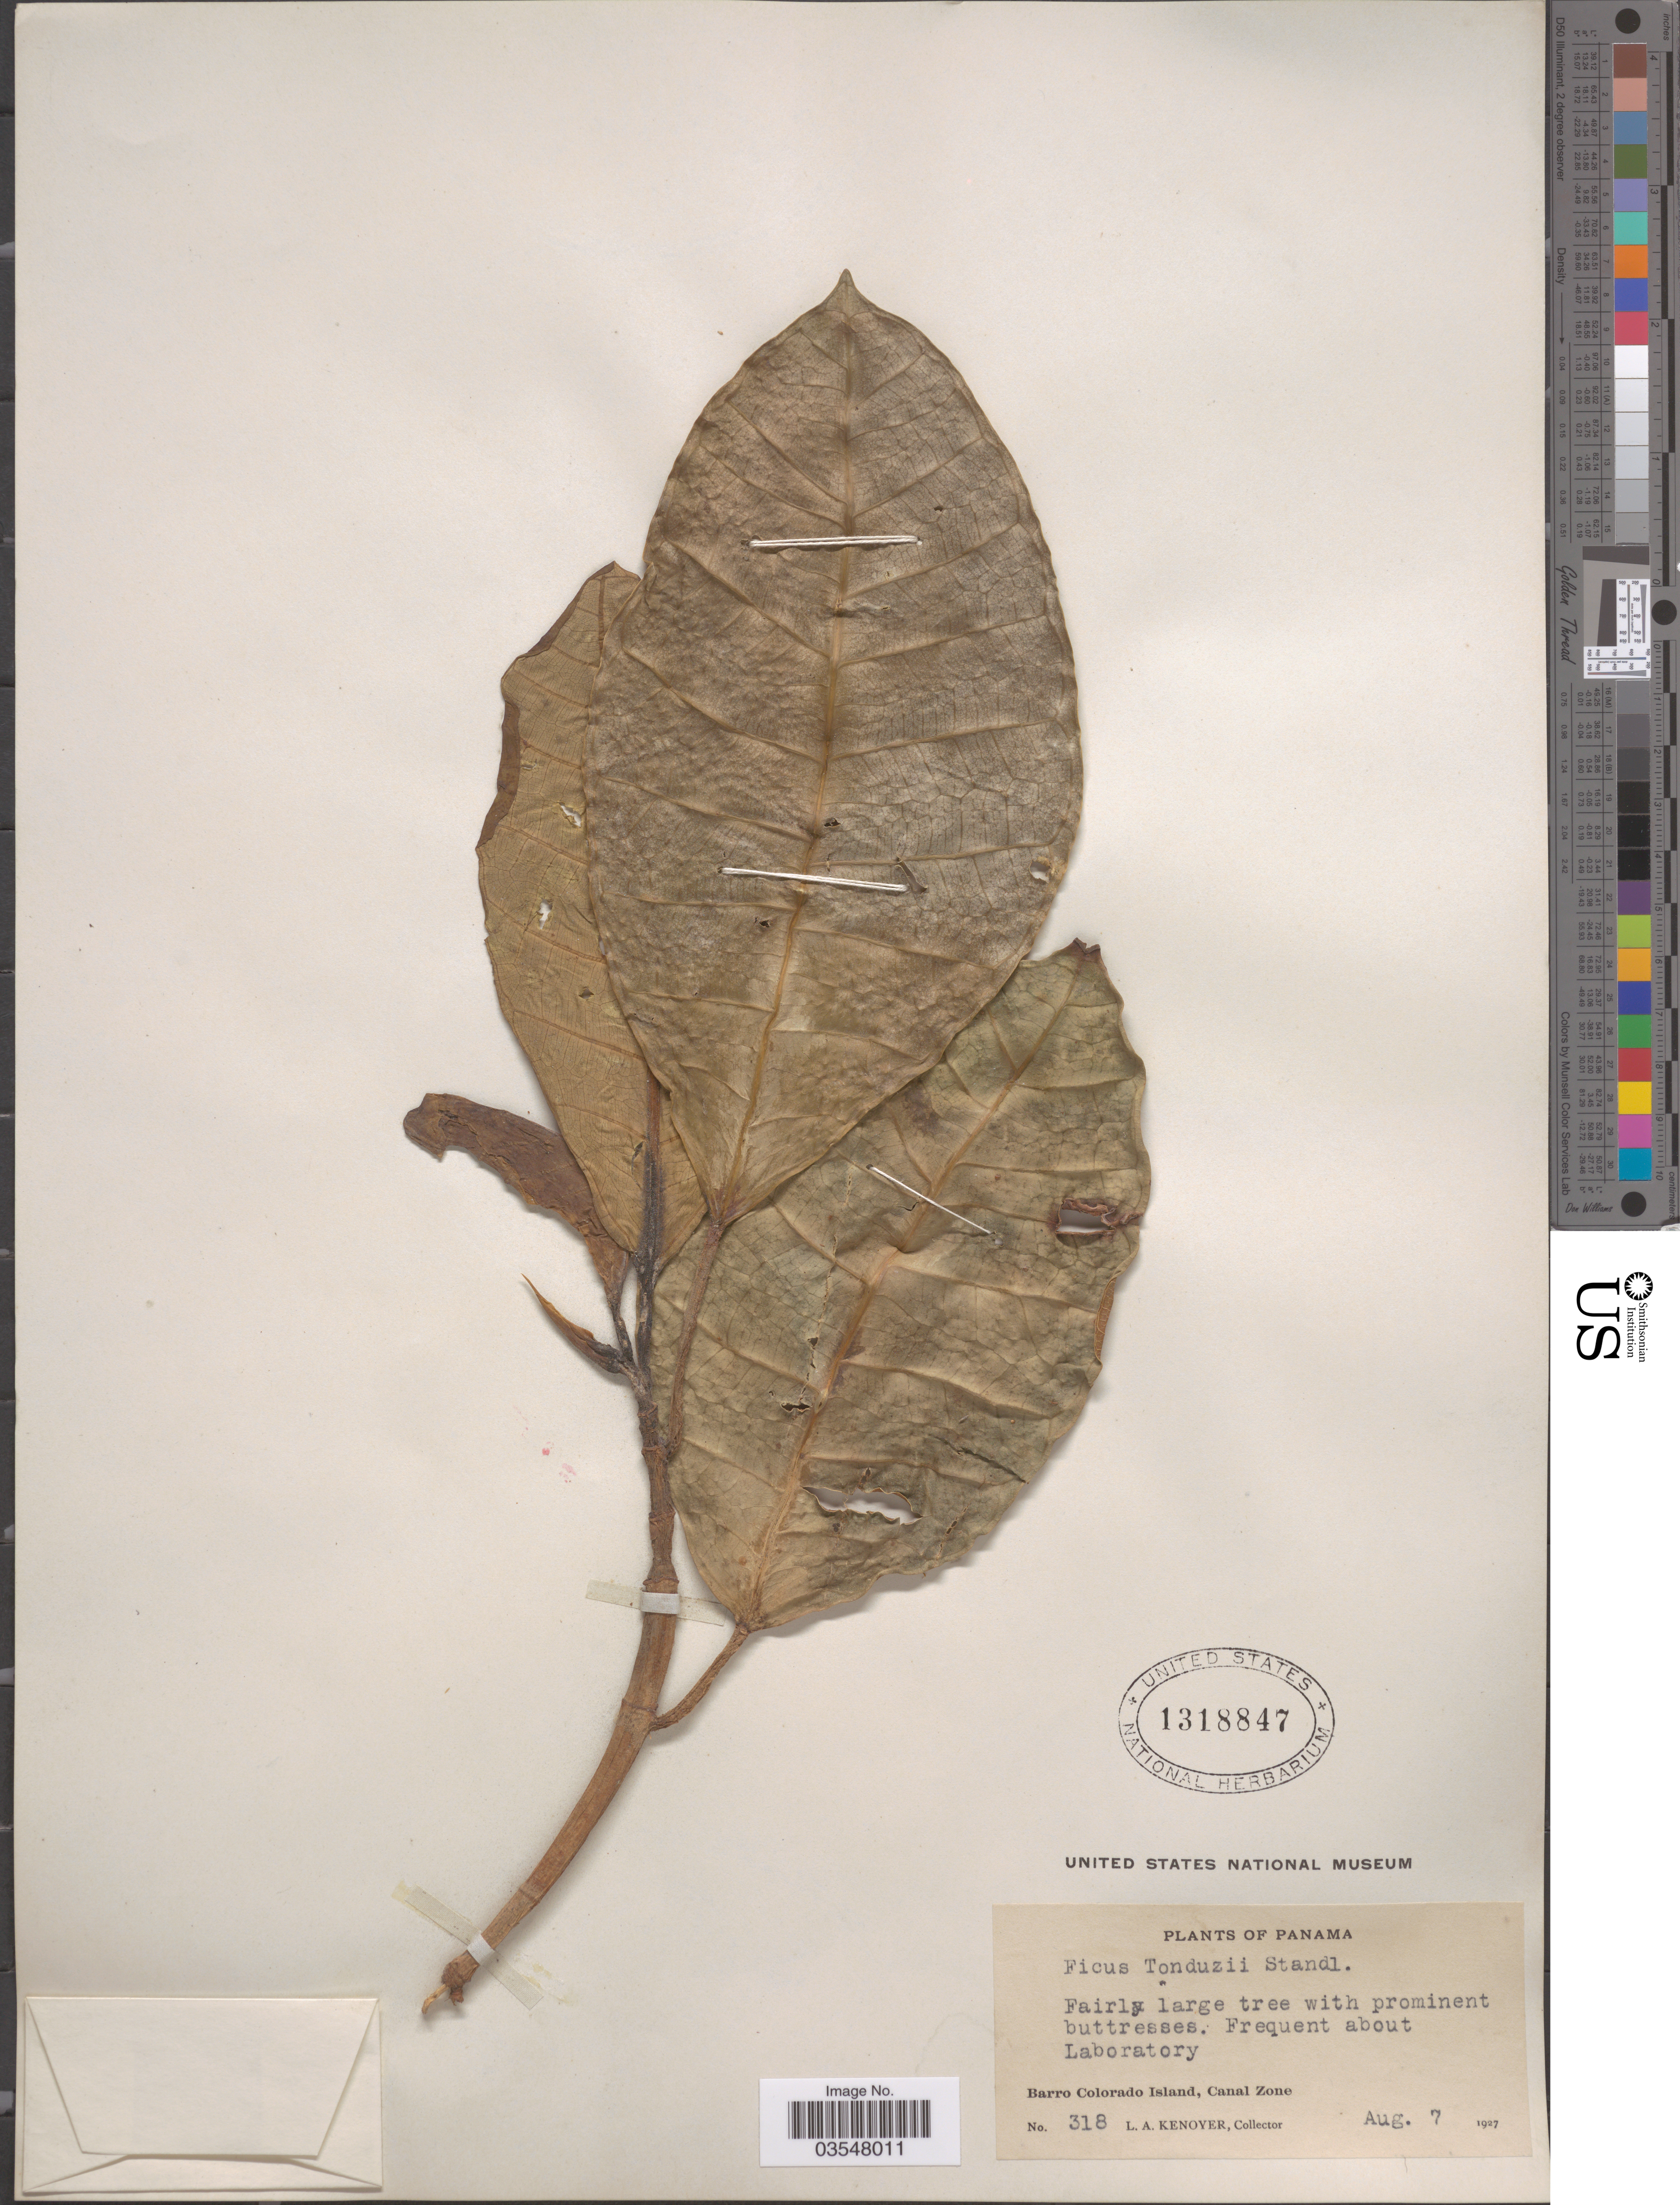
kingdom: Plantae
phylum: Tracheophyta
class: Magnoliopsida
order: Rosales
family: Moraceae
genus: Ficus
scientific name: Ficus tonduzii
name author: Standl.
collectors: L. A. Kenoyer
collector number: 318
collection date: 1927-08-07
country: Panama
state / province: Panamá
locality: Barro Colorado Island, Canal Zone.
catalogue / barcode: US 1318847